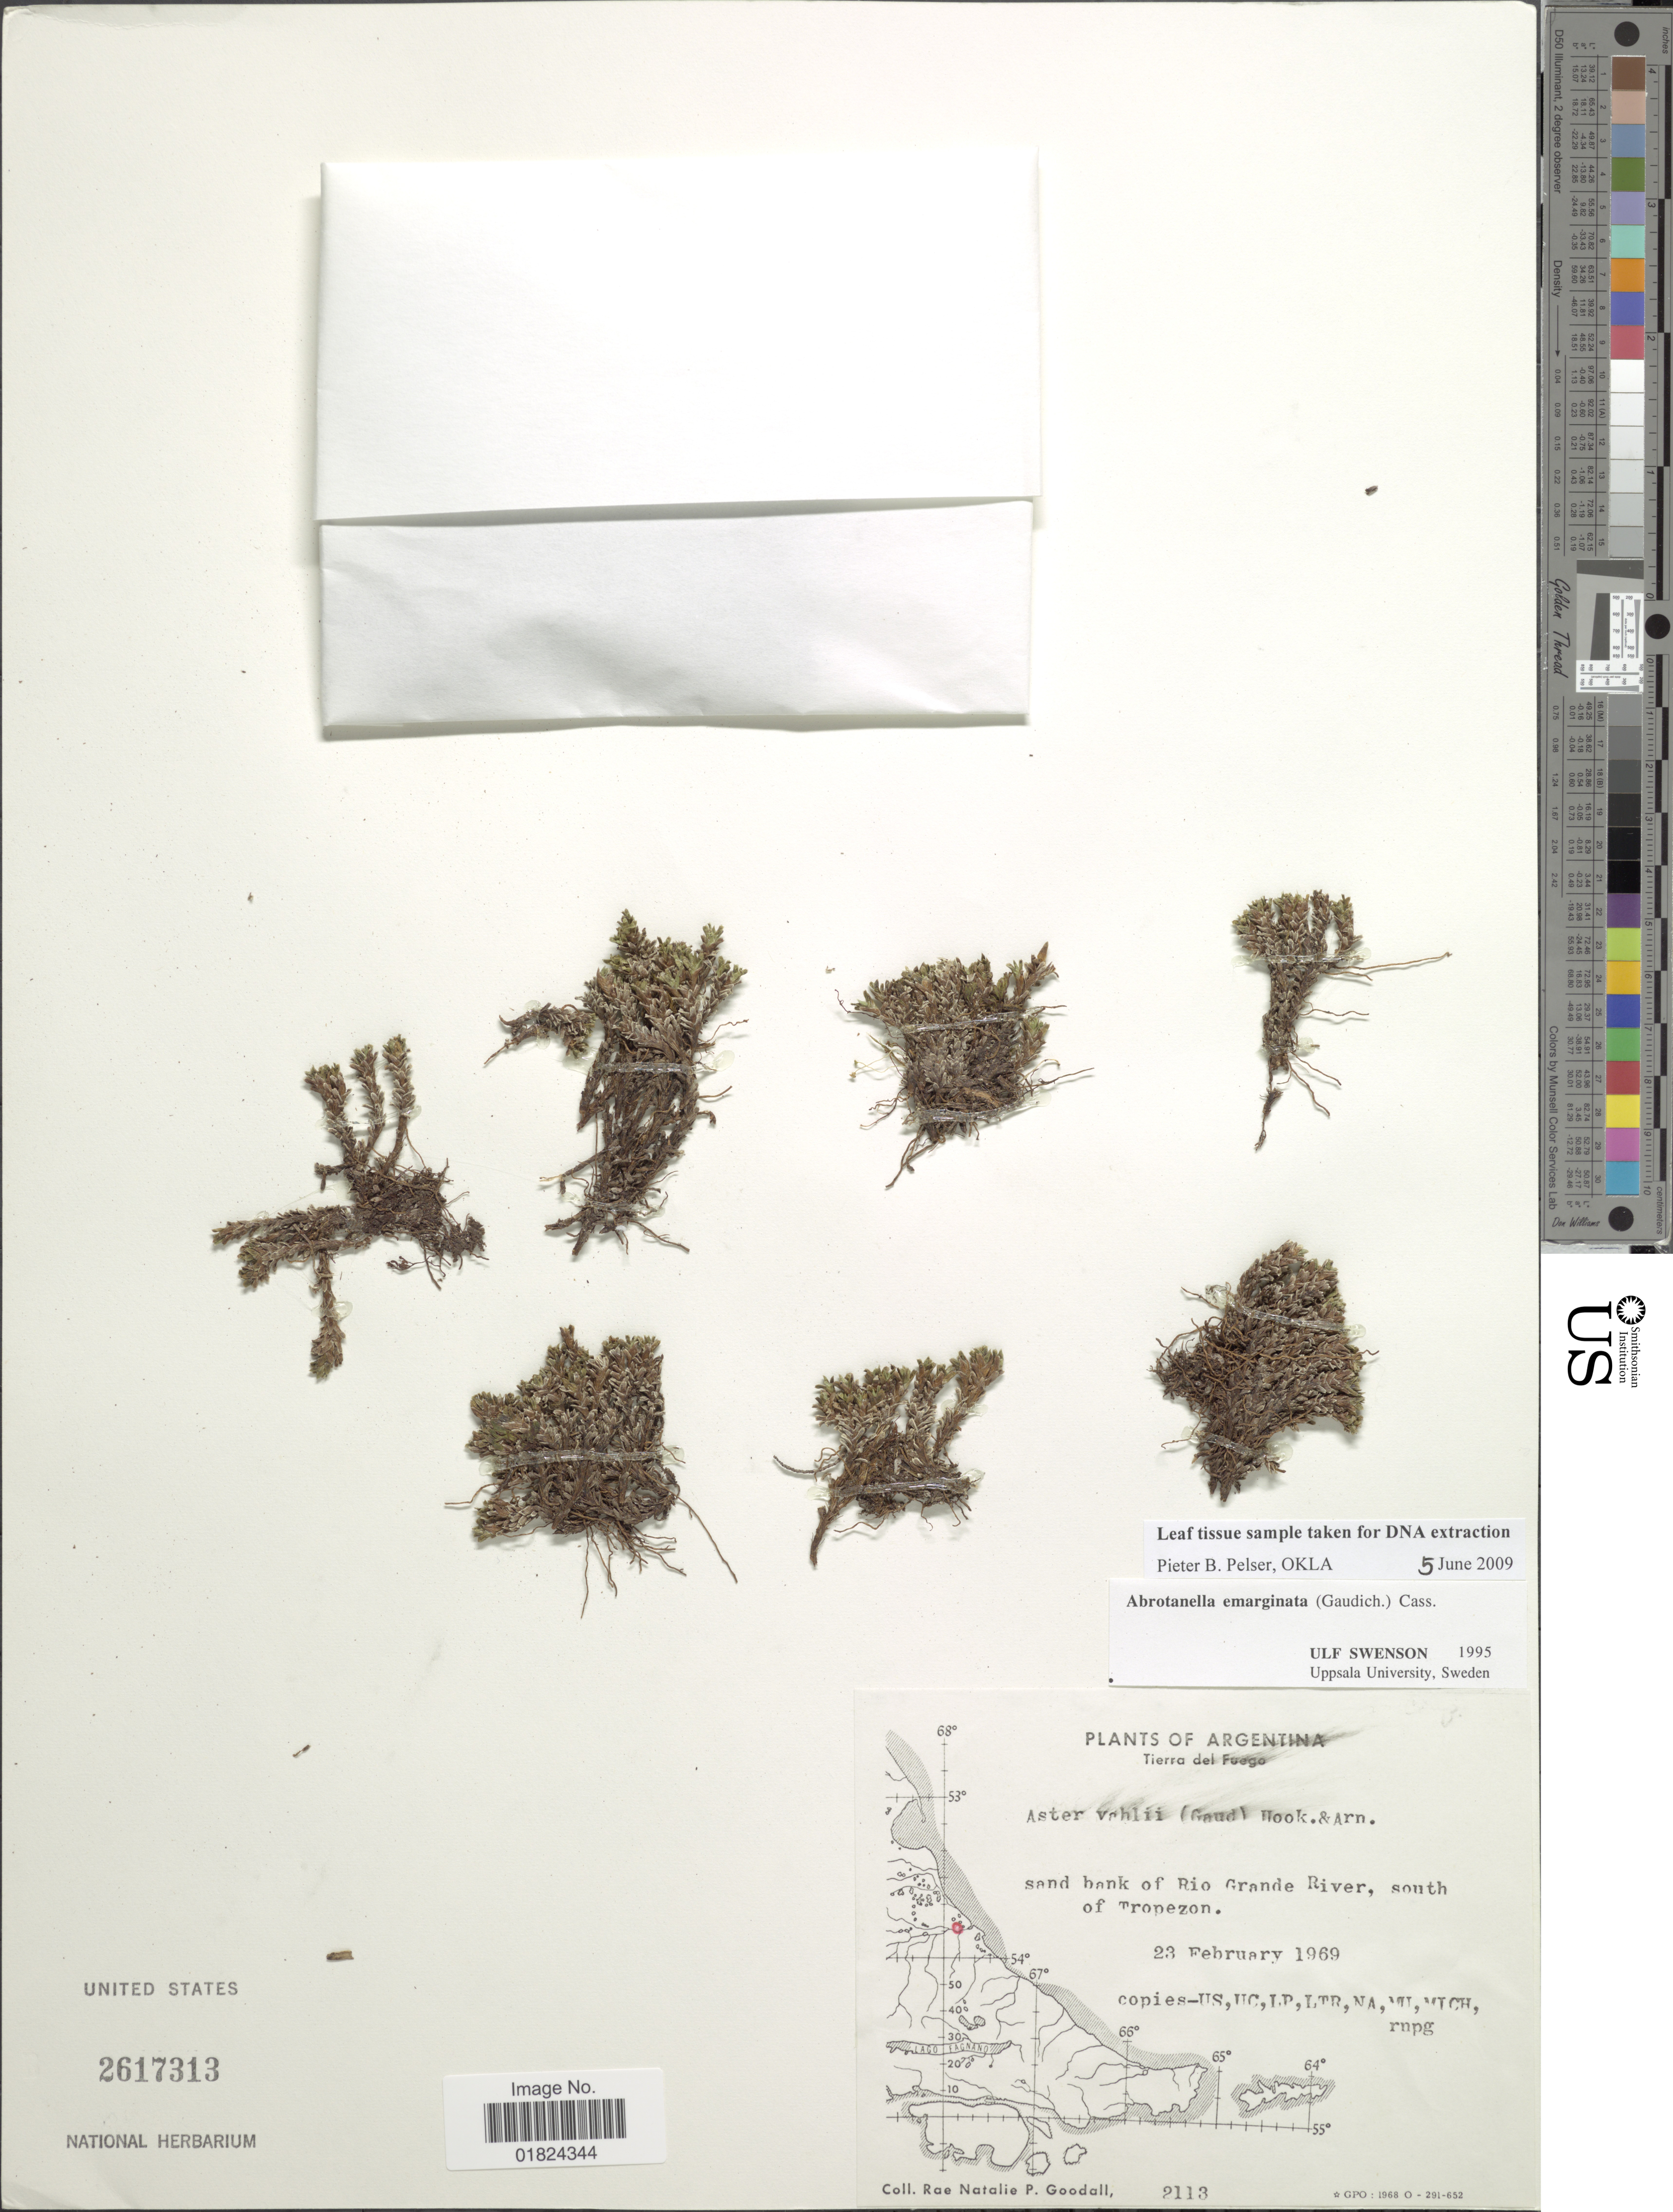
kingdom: Plantae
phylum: Tracheophyta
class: Magnoliopsida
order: Asterales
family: Asteraceae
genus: Abrotanella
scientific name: Abrotanella emarginata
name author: (Cass. ex Gaudich.) Cass.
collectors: R. Goodall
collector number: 2113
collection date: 1969-02-23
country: Argentina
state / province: Tierra del Fuego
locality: Sand bank of Rio Grande River, south of Tropezon.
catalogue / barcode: US 2617313